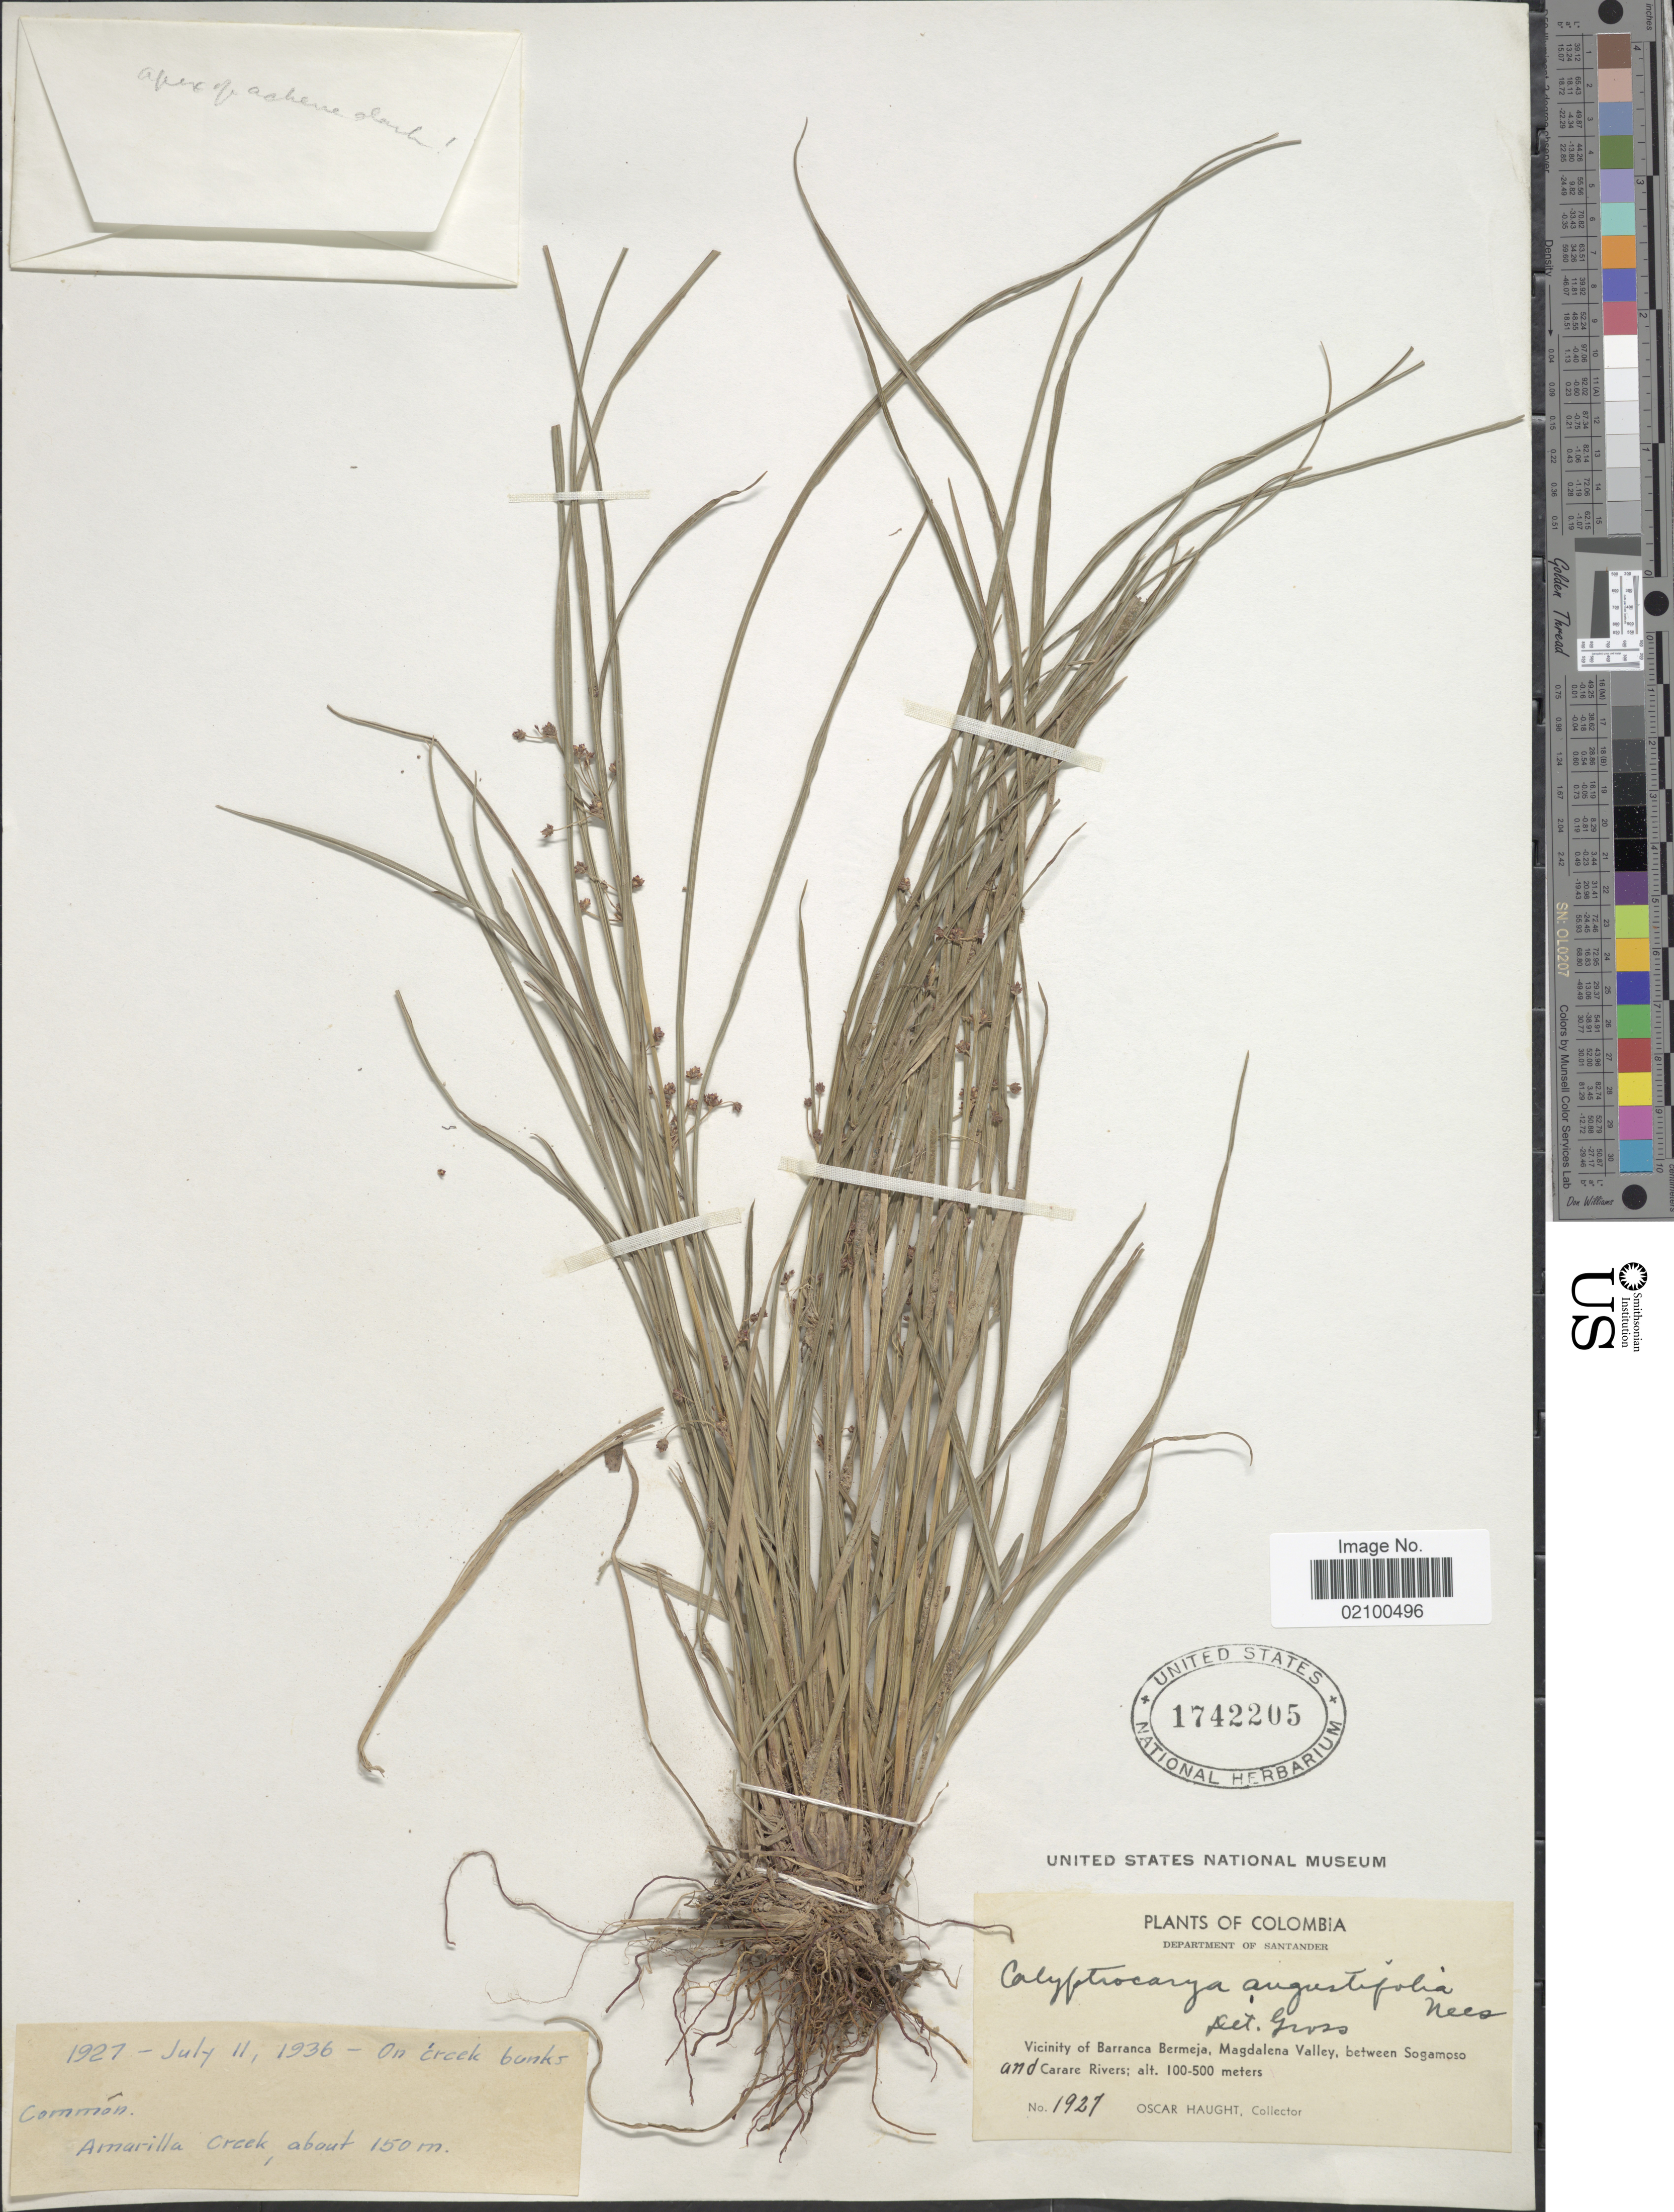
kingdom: Plantae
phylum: Tracheophyta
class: Liliopsida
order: Poales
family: Cyperaceae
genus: Calyptrocarya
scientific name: Calyptrocarya glomerulata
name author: (Brongn.) Urb.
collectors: O. L. Haught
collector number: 1927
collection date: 1936-07-11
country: Colombia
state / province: Santander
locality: Department of Santander. Vicinity of Barranca Bermeja, Magdalena Valley, between Sogamoso and Carare Rivers.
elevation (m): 100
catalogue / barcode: US 1742205